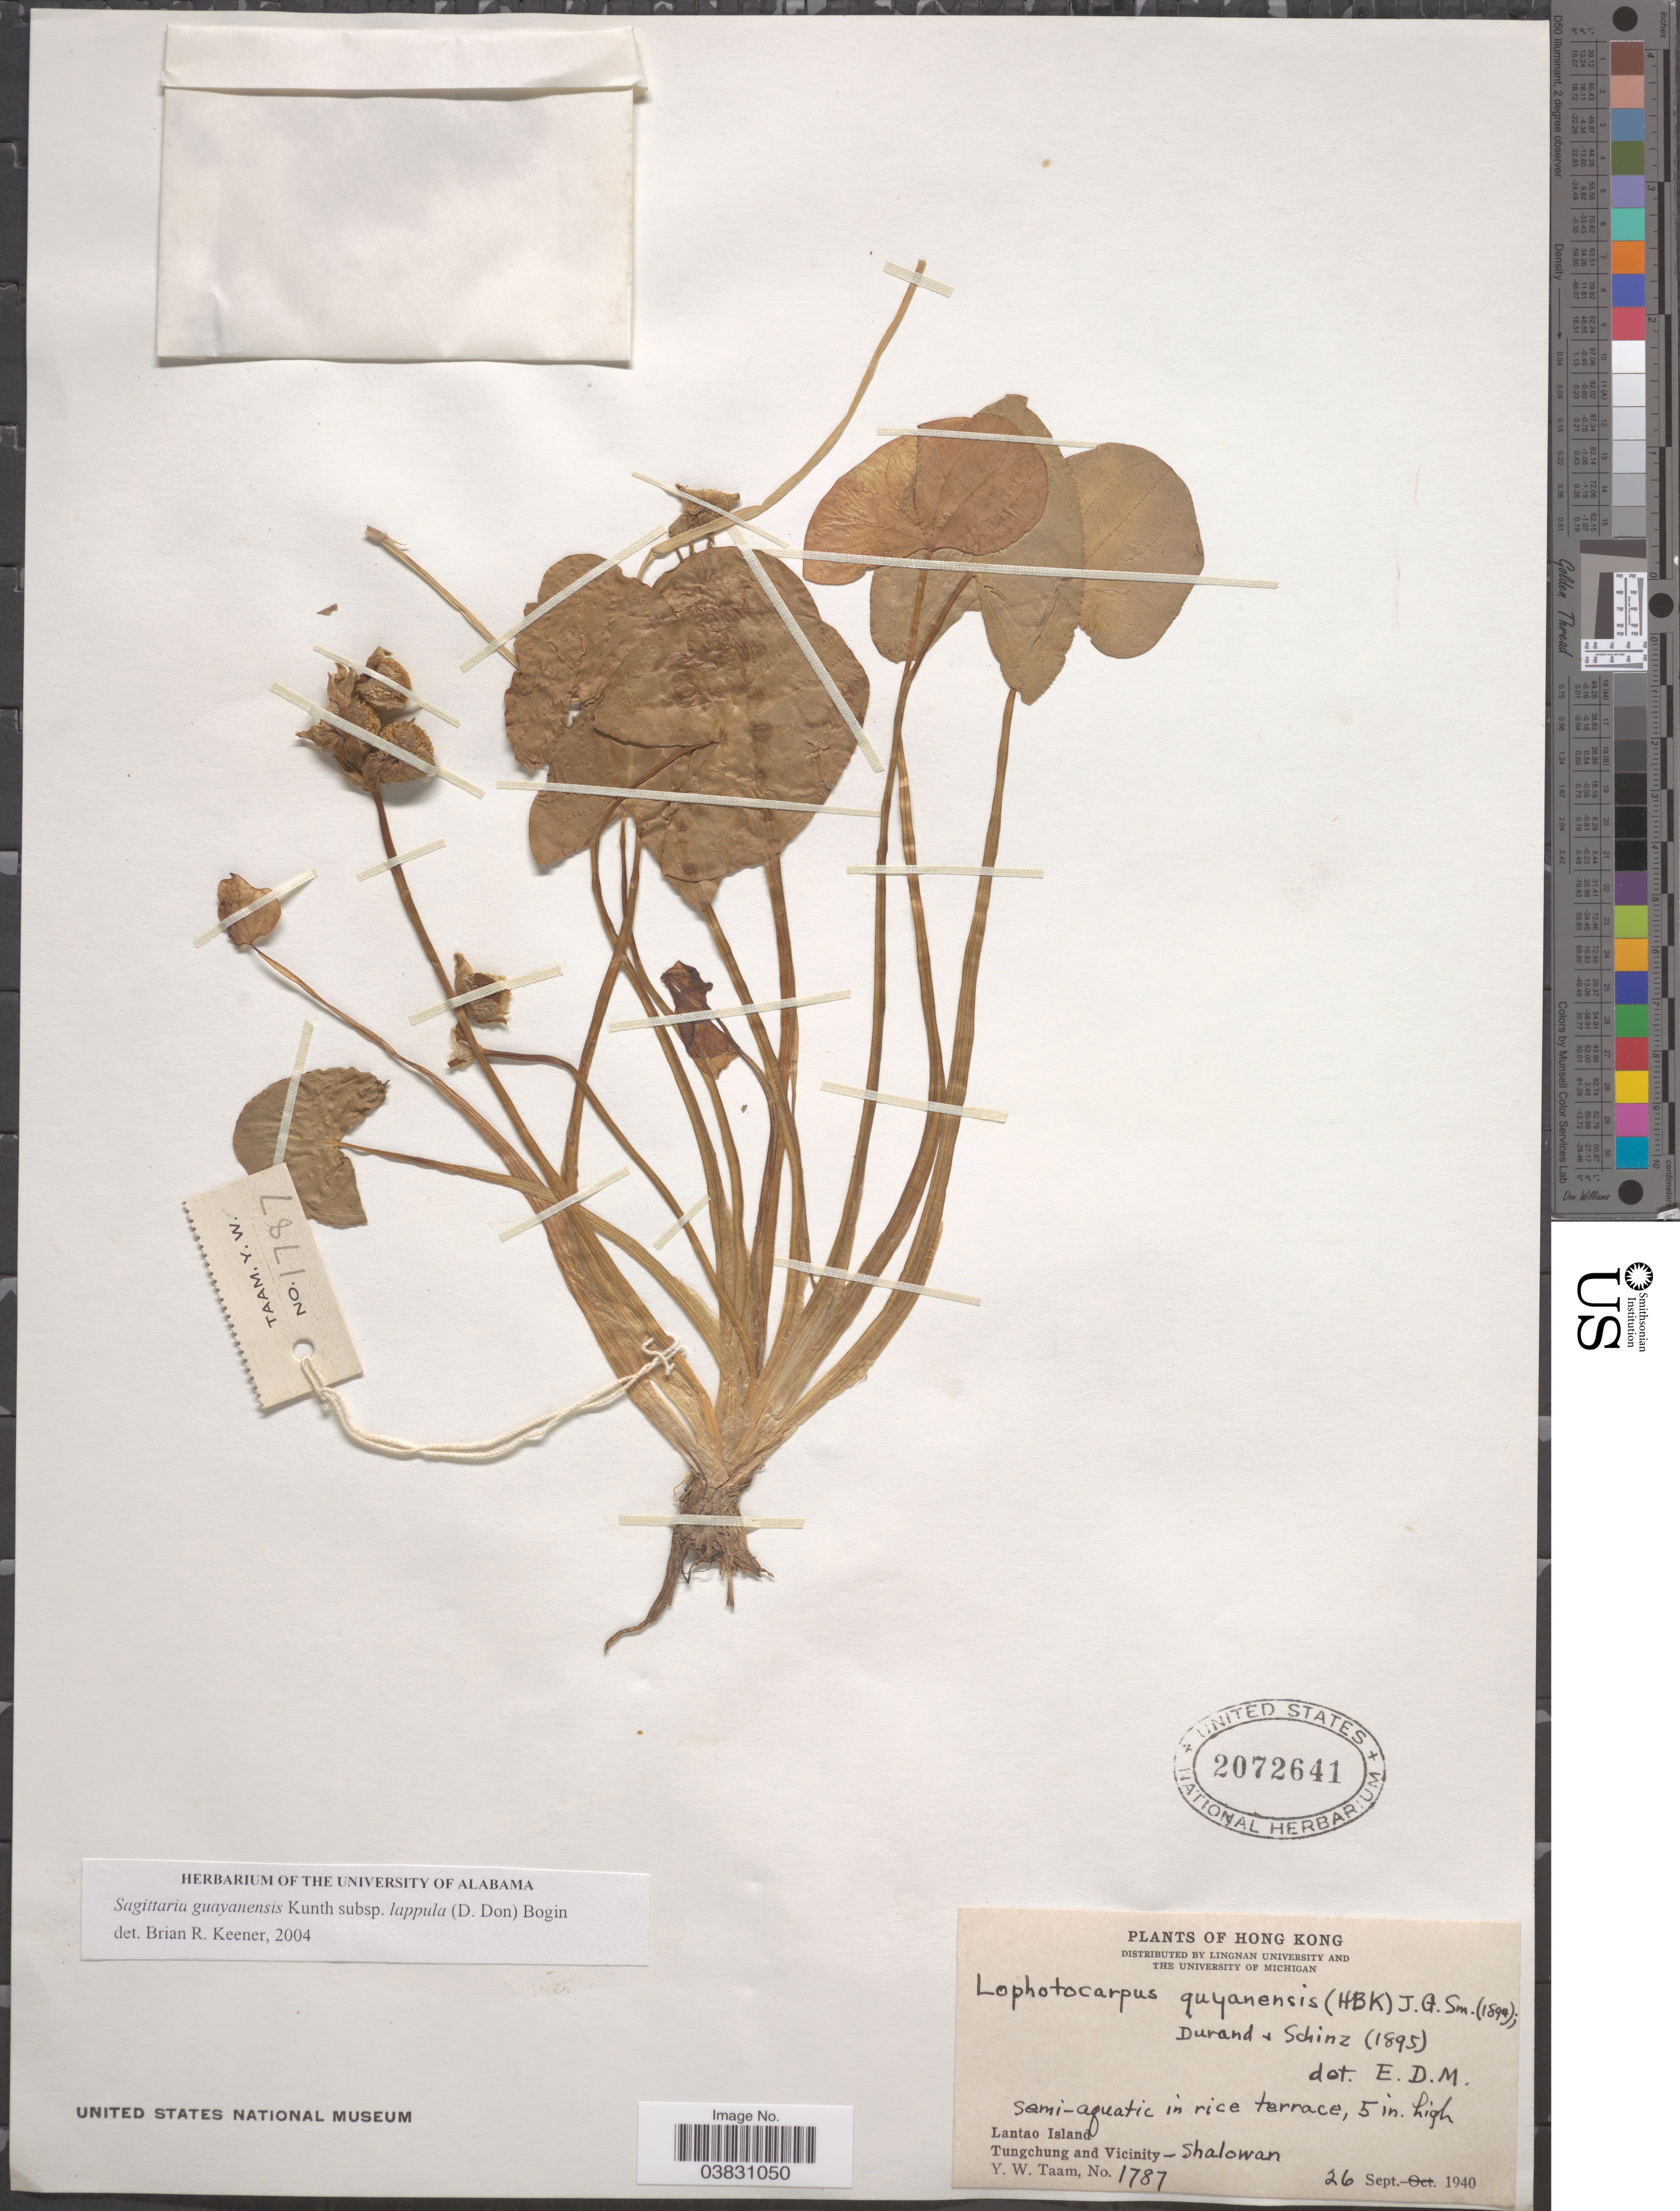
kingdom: Plantae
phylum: Tracheophyta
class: Liliopsida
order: Alismatales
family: Alismataceae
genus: Sagittaria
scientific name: Sagittaria guayanensis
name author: Kunth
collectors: Y. W. Taam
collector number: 1787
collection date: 1940-09-26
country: China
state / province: Hong Kong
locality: Semi-aguatic in rice terrace. Lantao Island. Tungchung and Vicinity - Shalowan.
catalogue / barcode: US 2072641